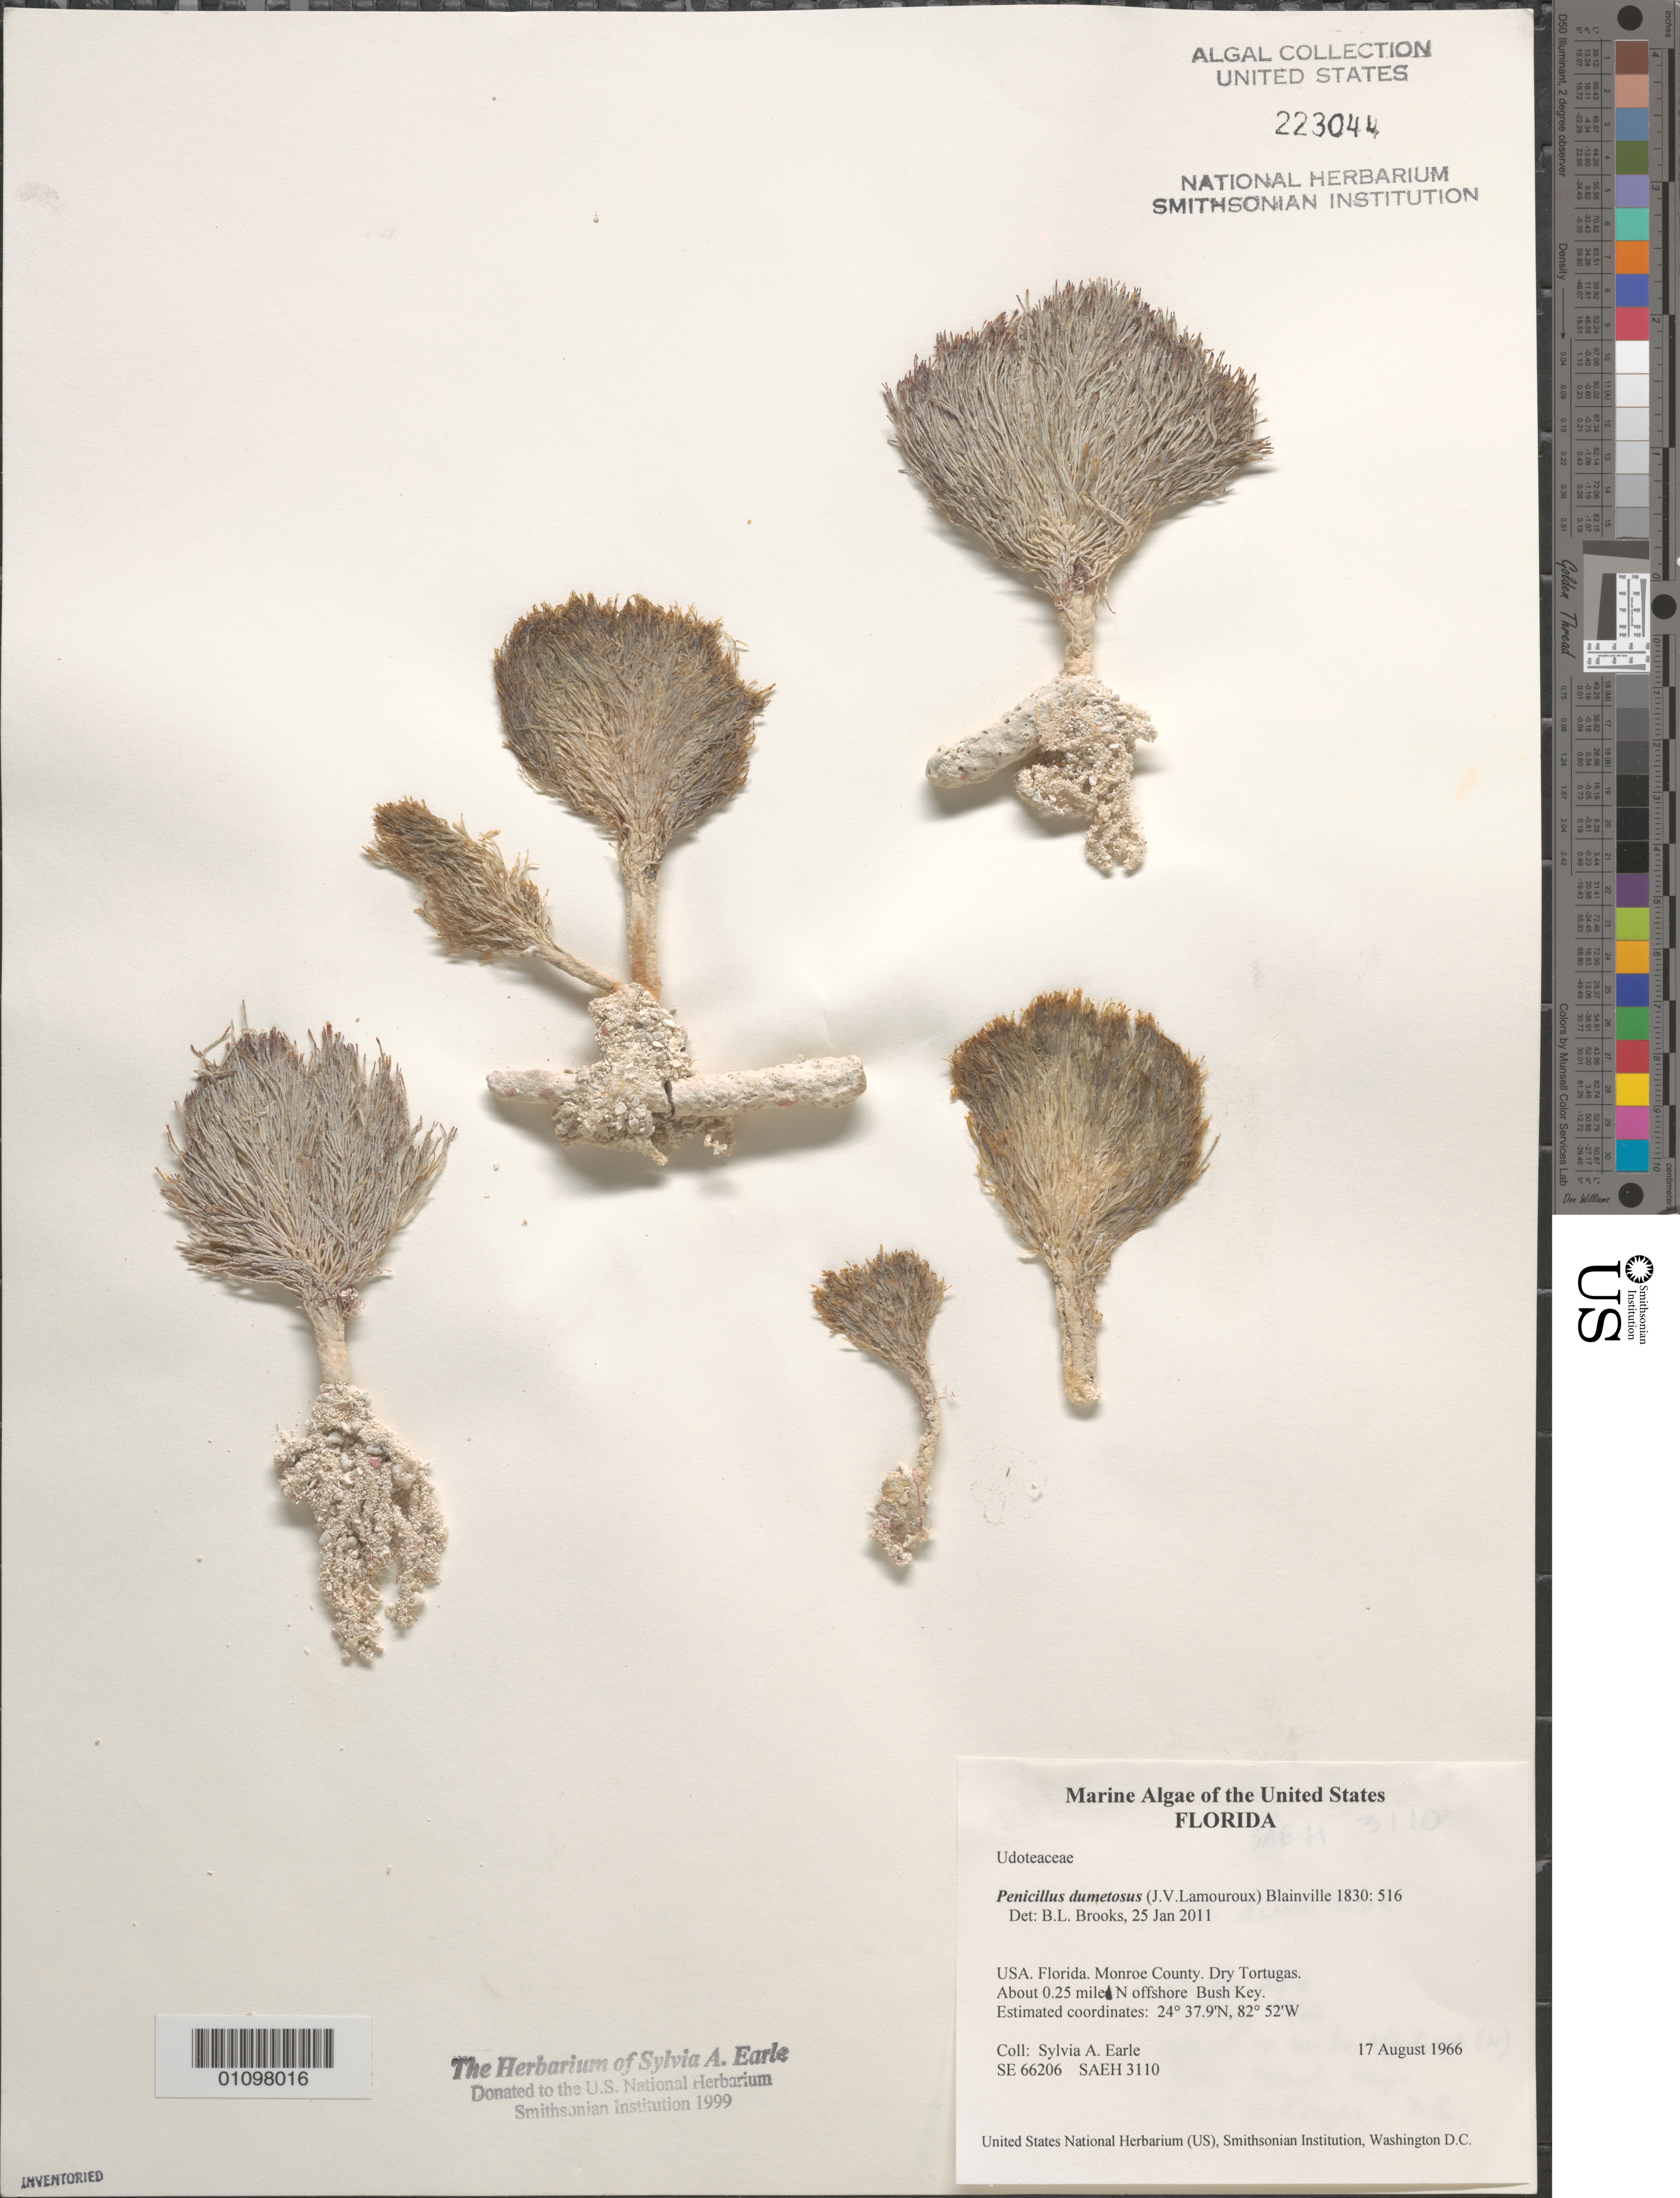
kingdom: Plantae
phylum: Chlorophyta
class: Ulvophyceae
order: Bryopsidales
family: Udoteaceae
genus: Penicillus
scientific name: Penicillus dumetosus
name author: (J.V.Lamouroux) Blainville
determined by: Brooks, B. L., (BOT), Smithsonian Institution - National Museum of Natural History (UNITED STATES)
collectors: S. A. Earle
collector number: SE 66206 & SAEH 3110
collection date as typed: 17 Aug 1966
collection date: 1966-08-17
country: United States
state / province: Florida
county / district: Monroe County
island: Dry Tortugas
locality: Ca. 0.25 mile north offshore Bush Key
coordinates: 24 37.9'N, 82 52'W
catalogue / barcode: US 223044